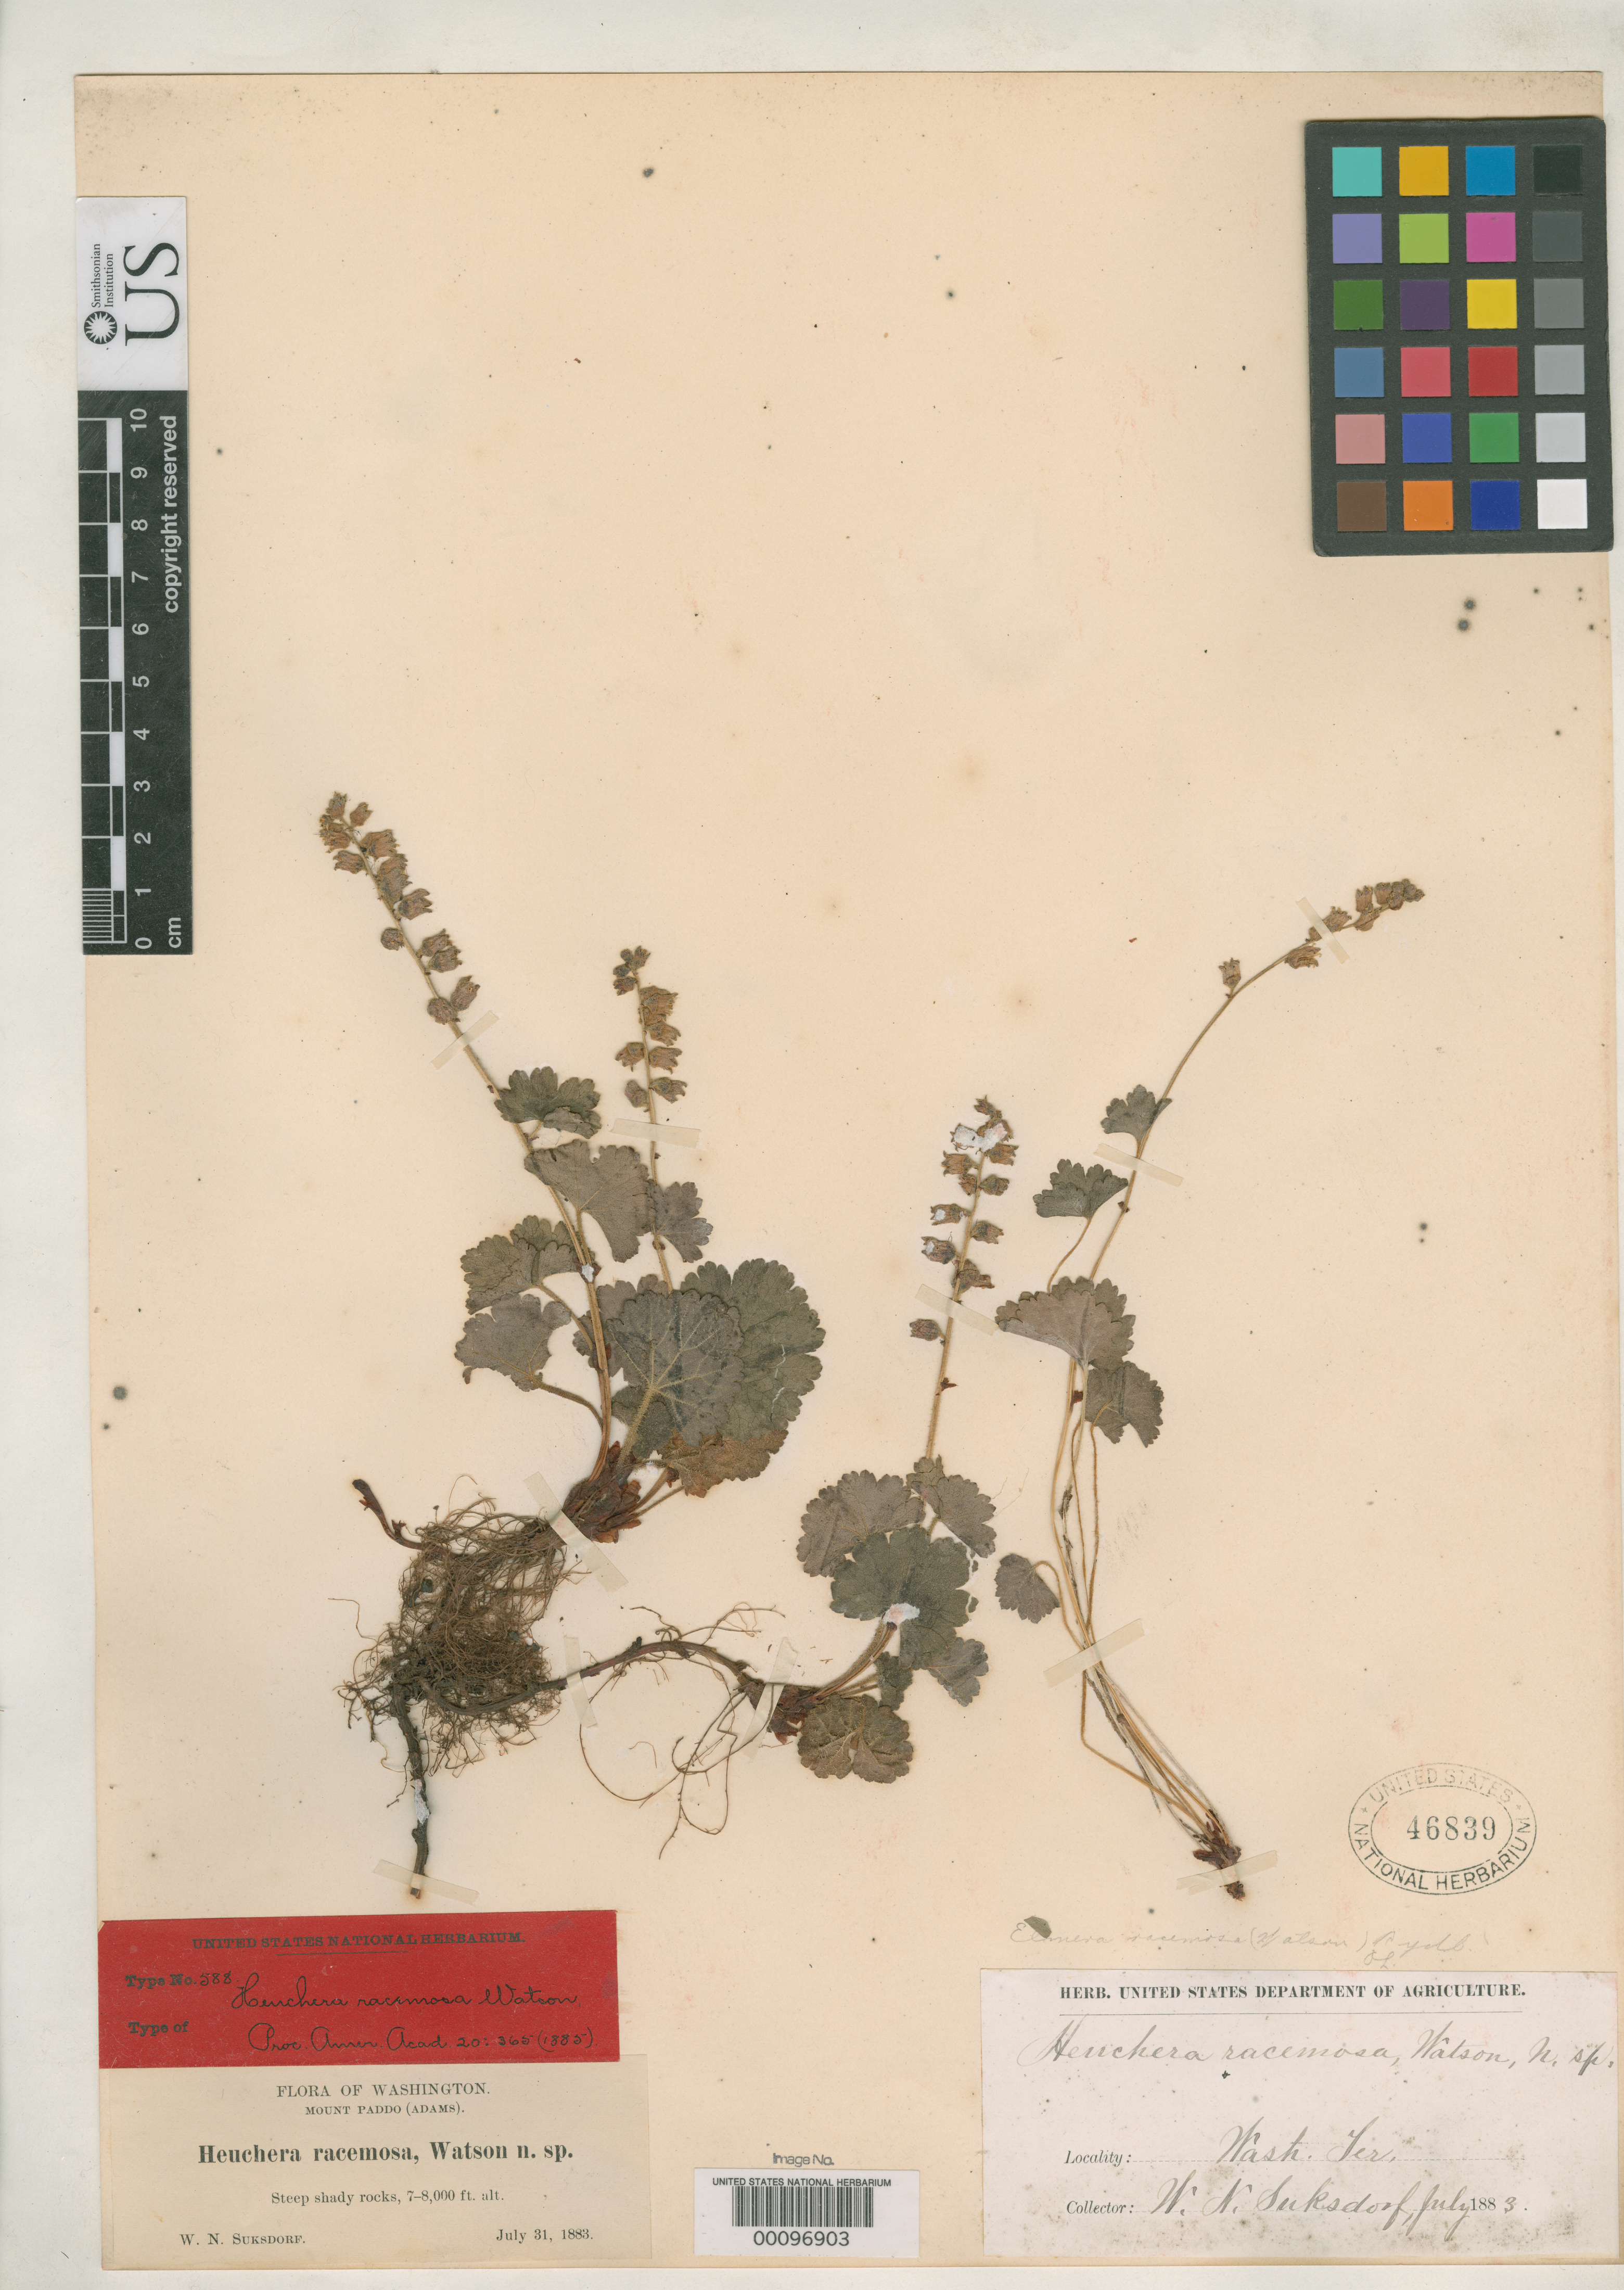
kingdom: Plantae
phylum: Tracheophyta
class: Magnoliopsida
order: Saxifragales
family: Saxifragaceae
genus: Heuchera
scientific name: Heuchera racemosa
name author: S. Watson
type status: Isotype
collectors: W. N. Suksdorf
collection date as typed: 31 Jul 1883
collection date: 1883-07-31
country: United States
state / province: Washington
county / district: Yakima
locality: Mount Paddo (Adams).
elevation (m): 2134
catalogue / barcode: US 46839